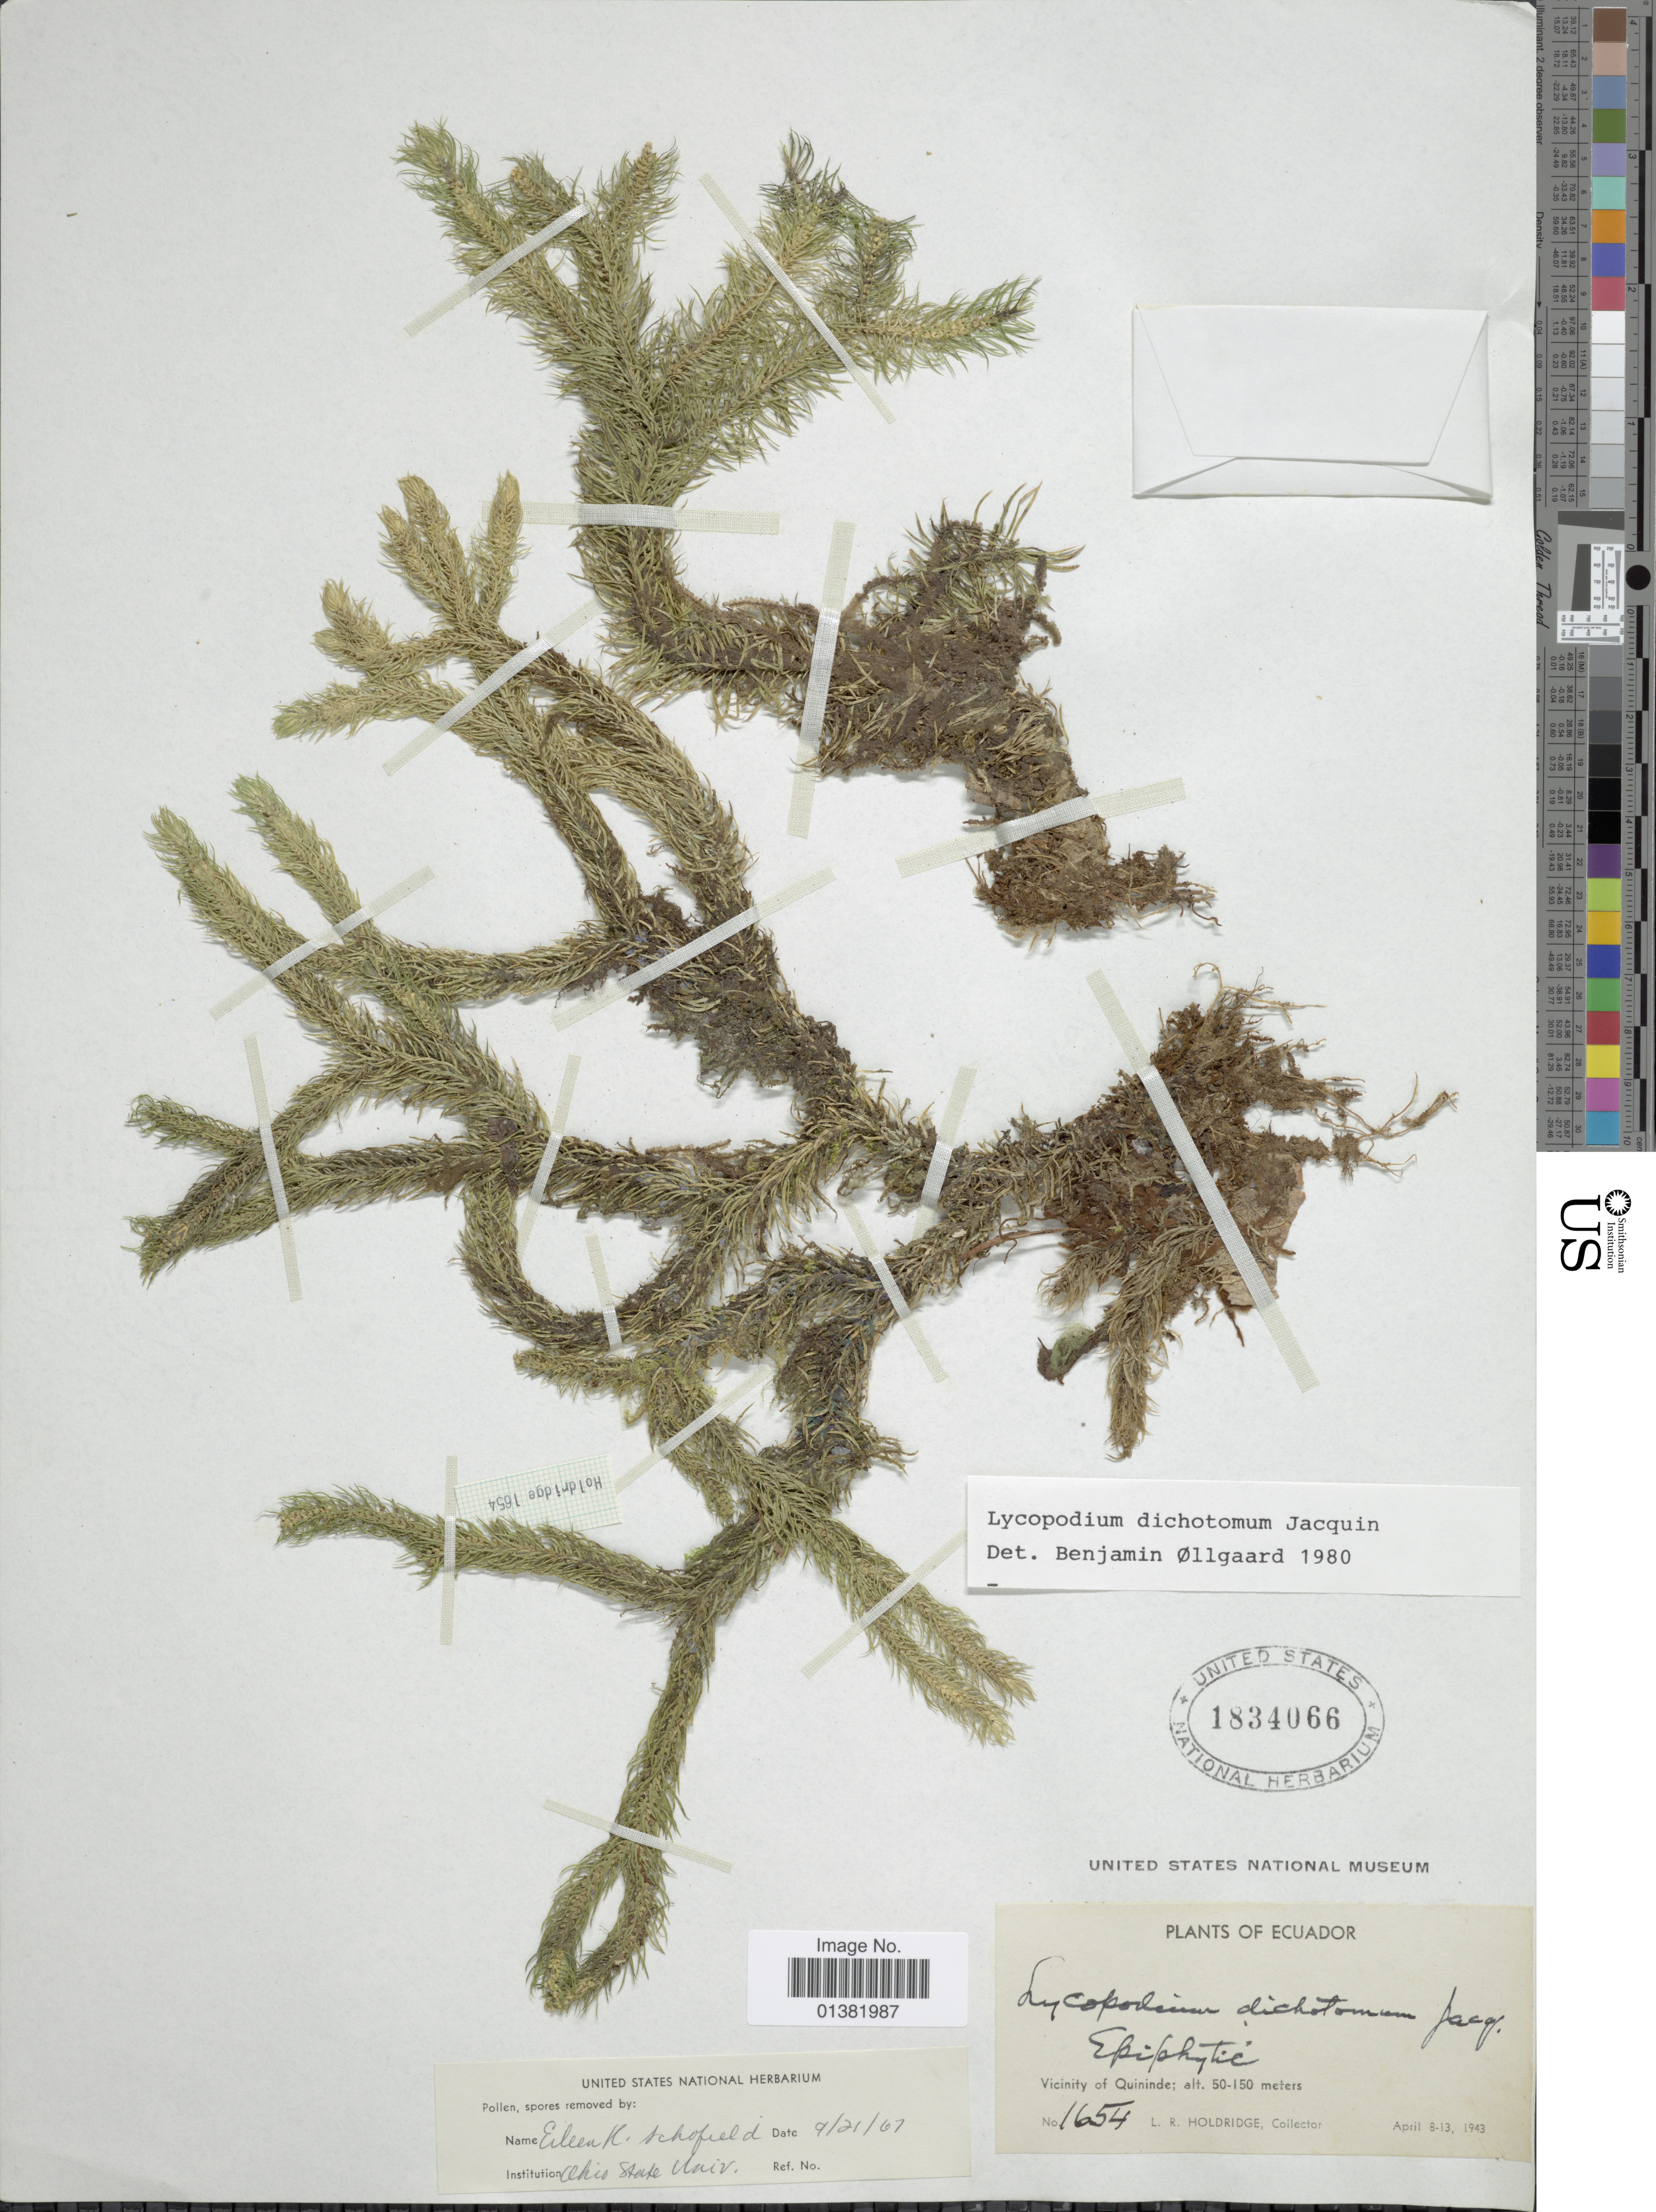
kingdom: Plantae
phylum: Tracheophyta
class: Lycopodiopsida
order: Lycopodiales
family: Lycopodiaceae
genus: Phlegmariurus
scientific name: Phlegmariurus dichotomus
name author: (Jacq.) W.H. Wagner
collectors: L. Holdridge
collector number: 1654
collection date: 1943-04-08/1943-04-13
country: Ecuador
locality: Vicinity of Quininde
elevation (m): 50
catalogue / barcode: US 1834066